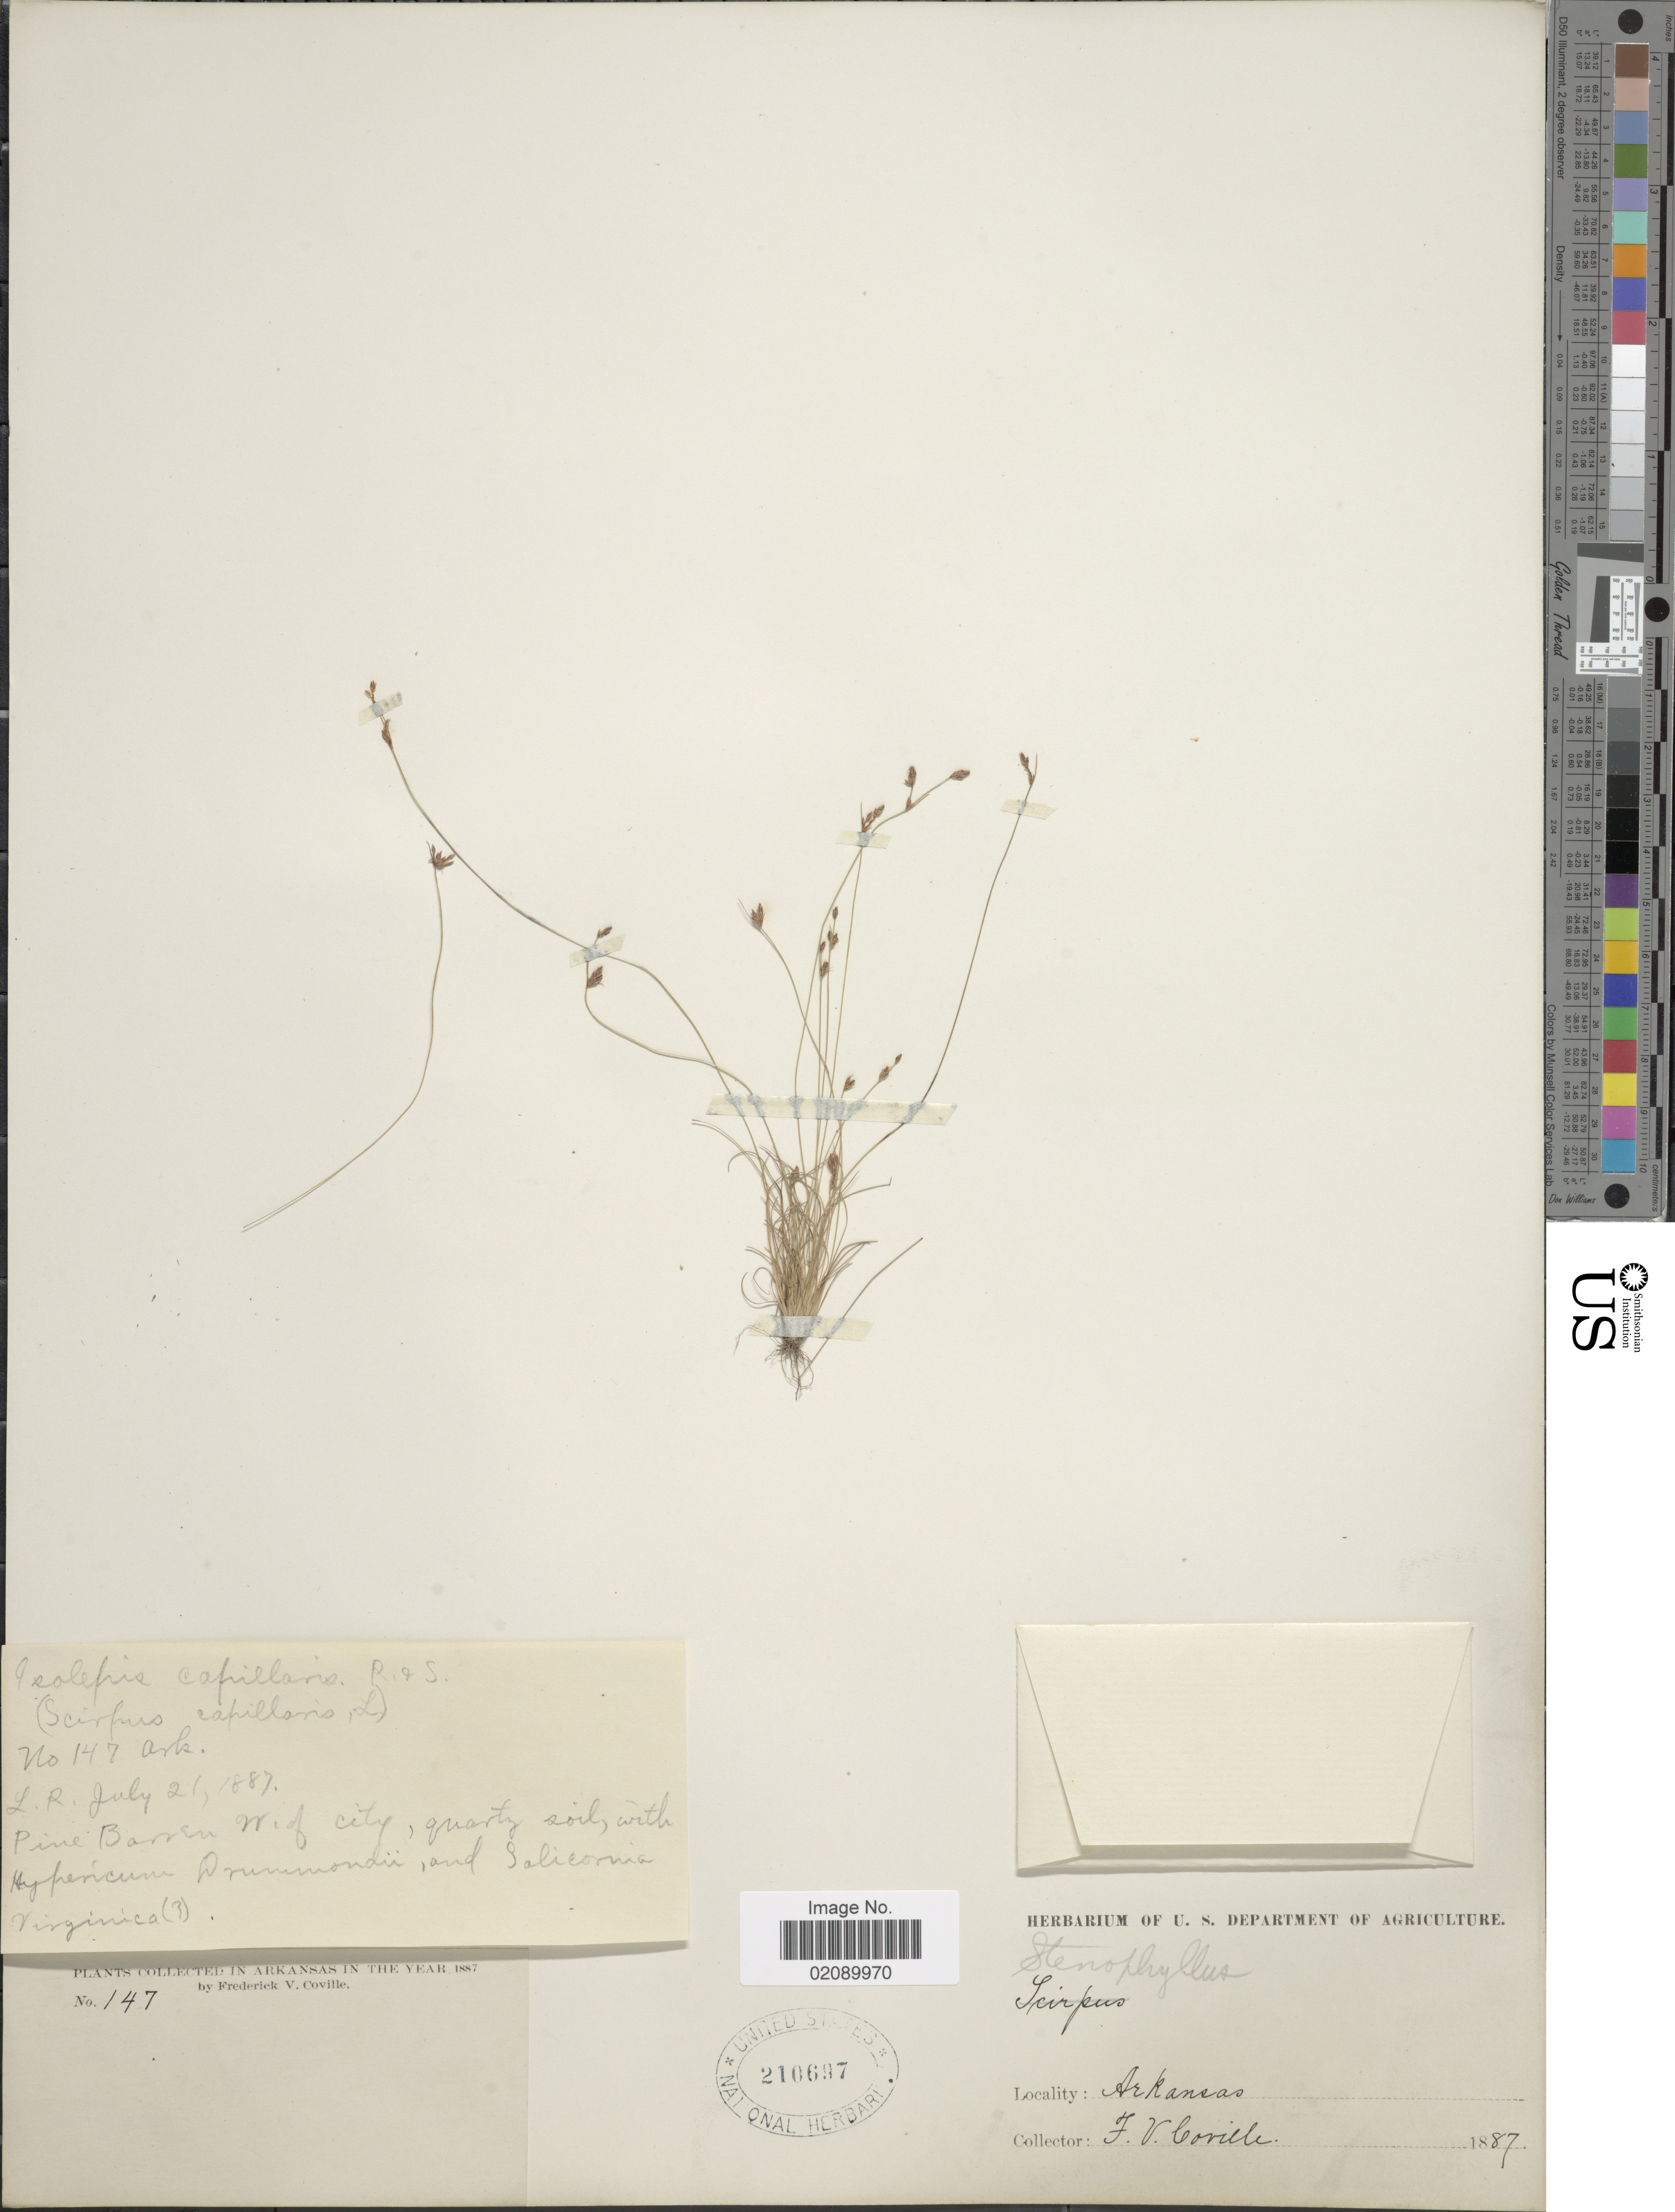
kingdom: Plantae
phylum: Tracheophyta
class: Liliopsida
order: Poales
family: Cyperaceae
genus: Bulbostylis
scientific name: Bulbostylis capillaris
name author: (L.) Kunth ex C.B. Clarke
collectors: F. V. Coville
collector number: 147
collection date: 1887-07-21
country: United States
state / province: Arkansas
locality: Pine Barren W. of City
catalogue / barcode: US 210697